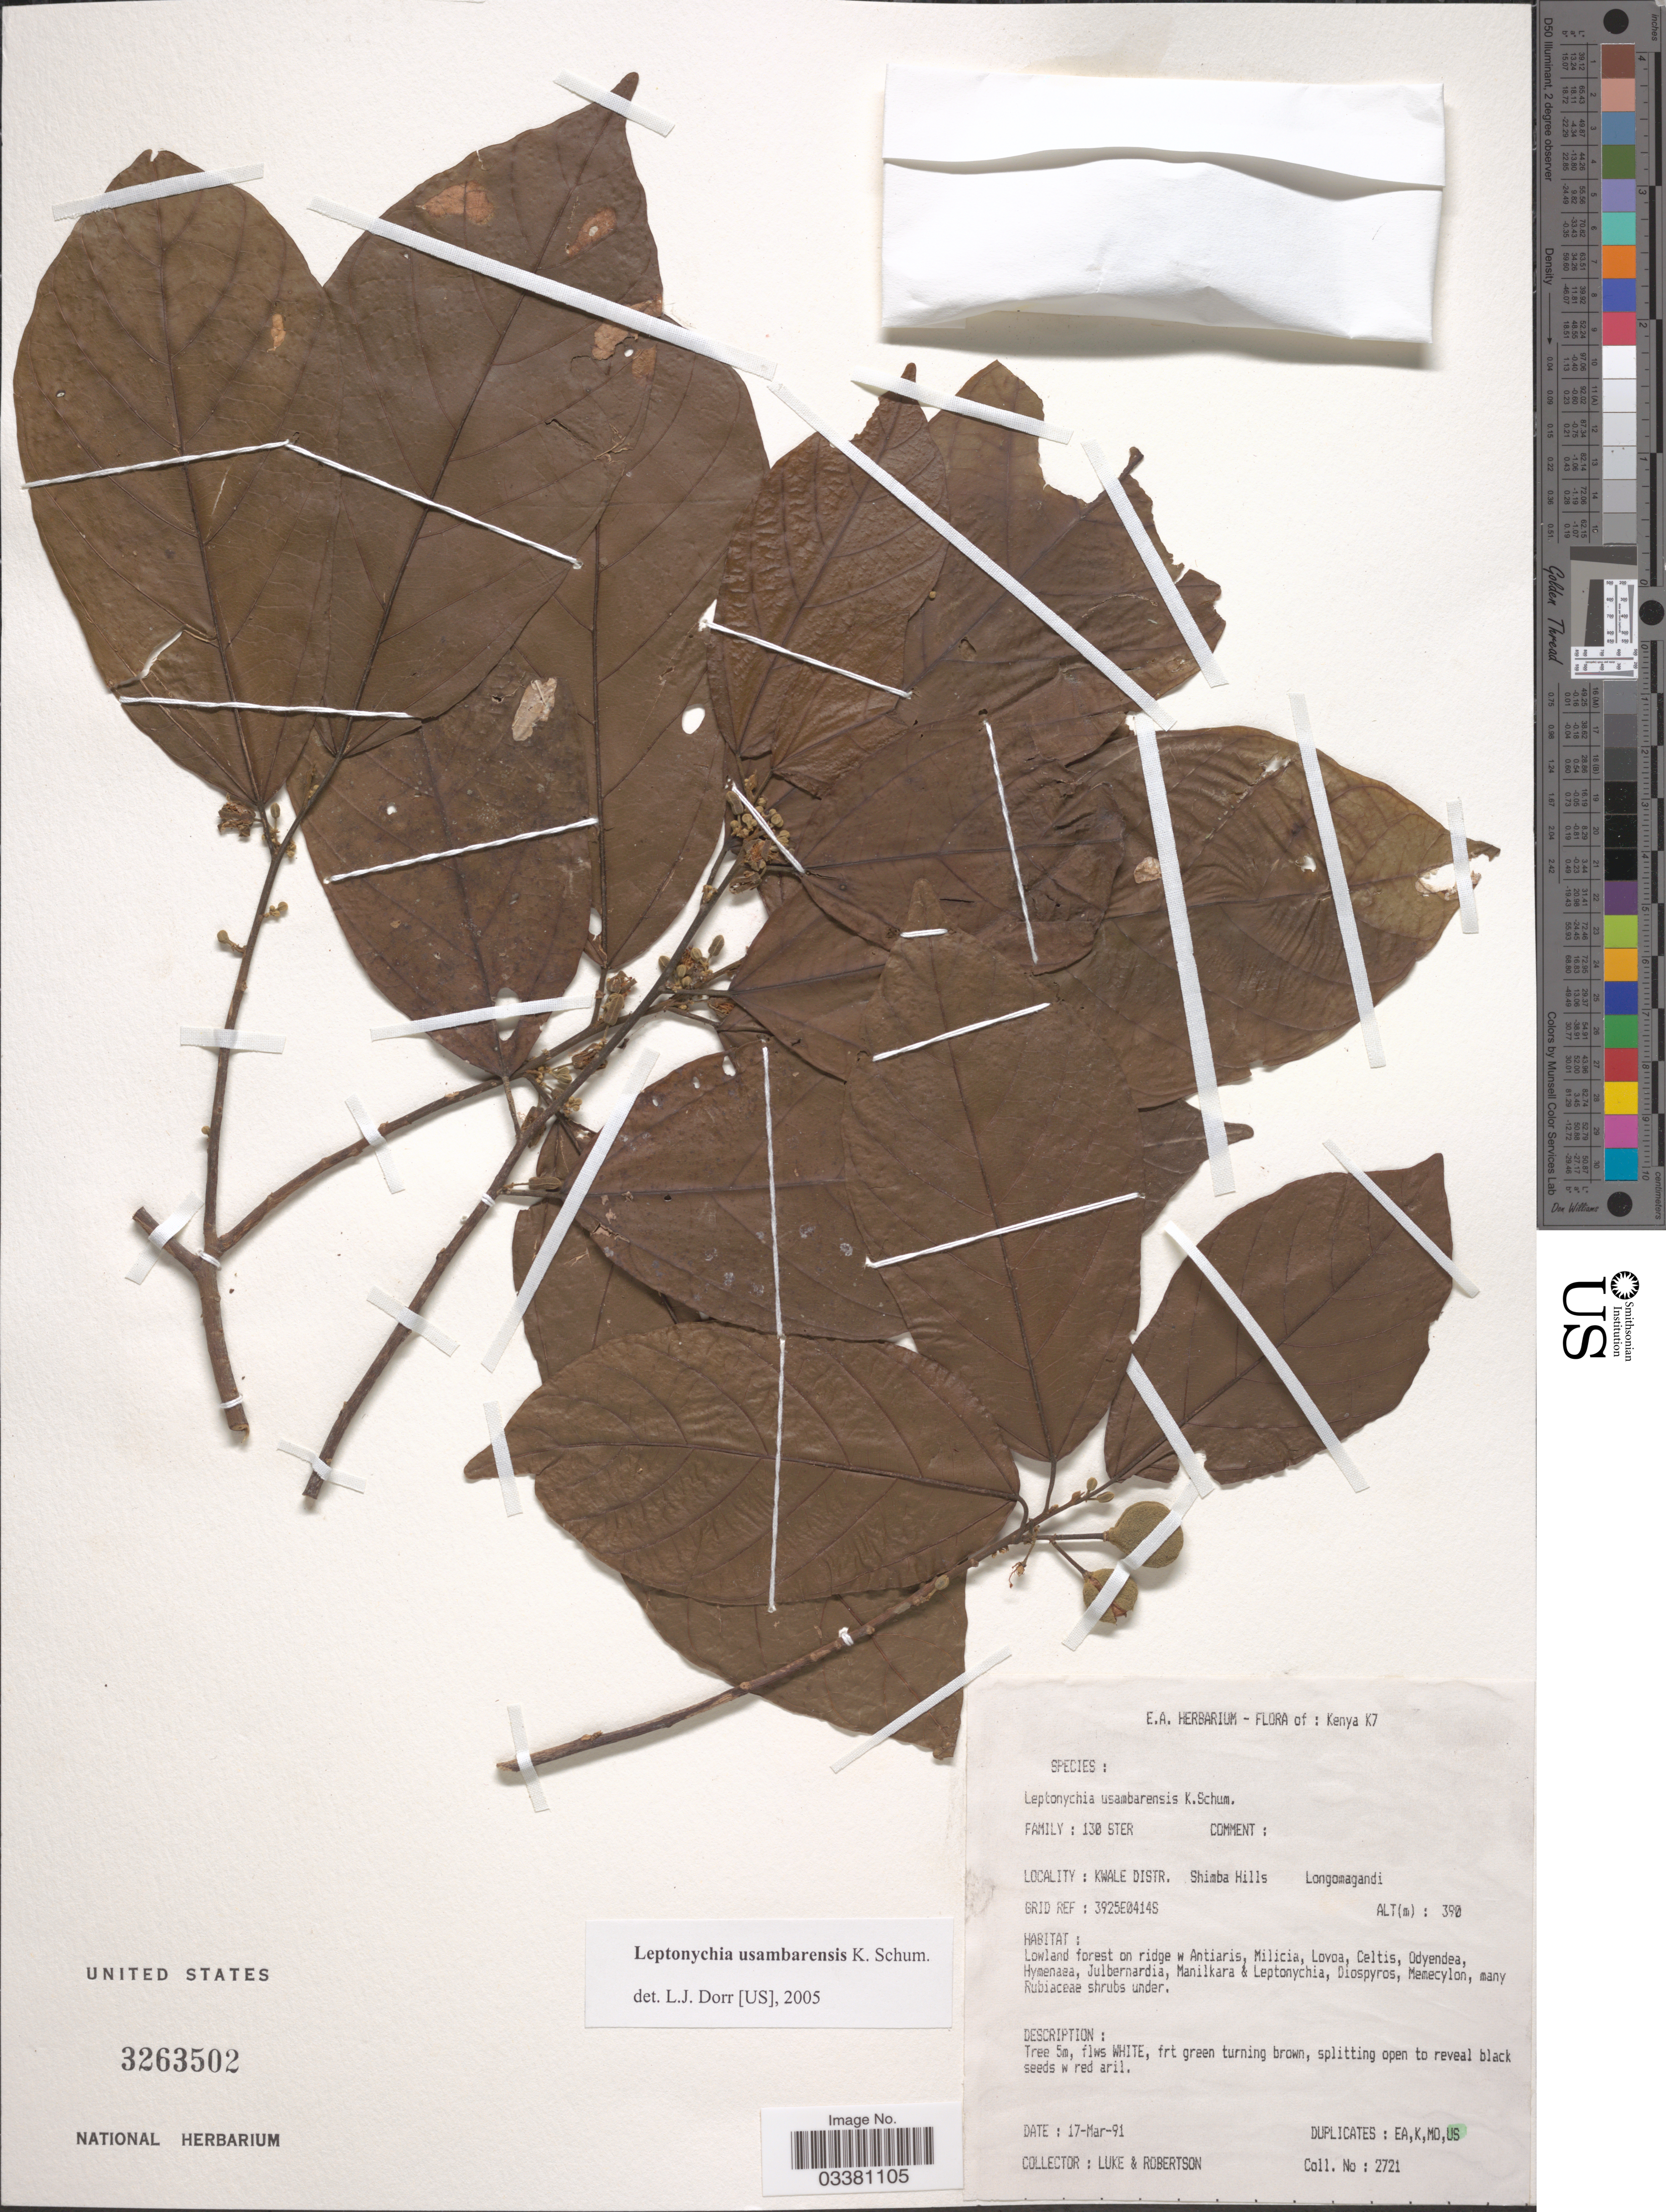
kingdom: Plantae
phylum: Tracheophyta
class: Magnoliopsida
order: Malvales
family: Malvaceae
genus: Leptonychia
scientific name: Leptonychia usambarensis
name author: K. Schum.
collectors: -. Luke & -. Robertson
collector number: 2721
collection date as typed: Transcribed d/m/y: 17/3/91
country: Kenya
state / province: Kwale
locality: K7. Kwale Distr. Shimba Hills. Longomagandi.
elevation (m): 390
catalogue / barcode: US 3263502